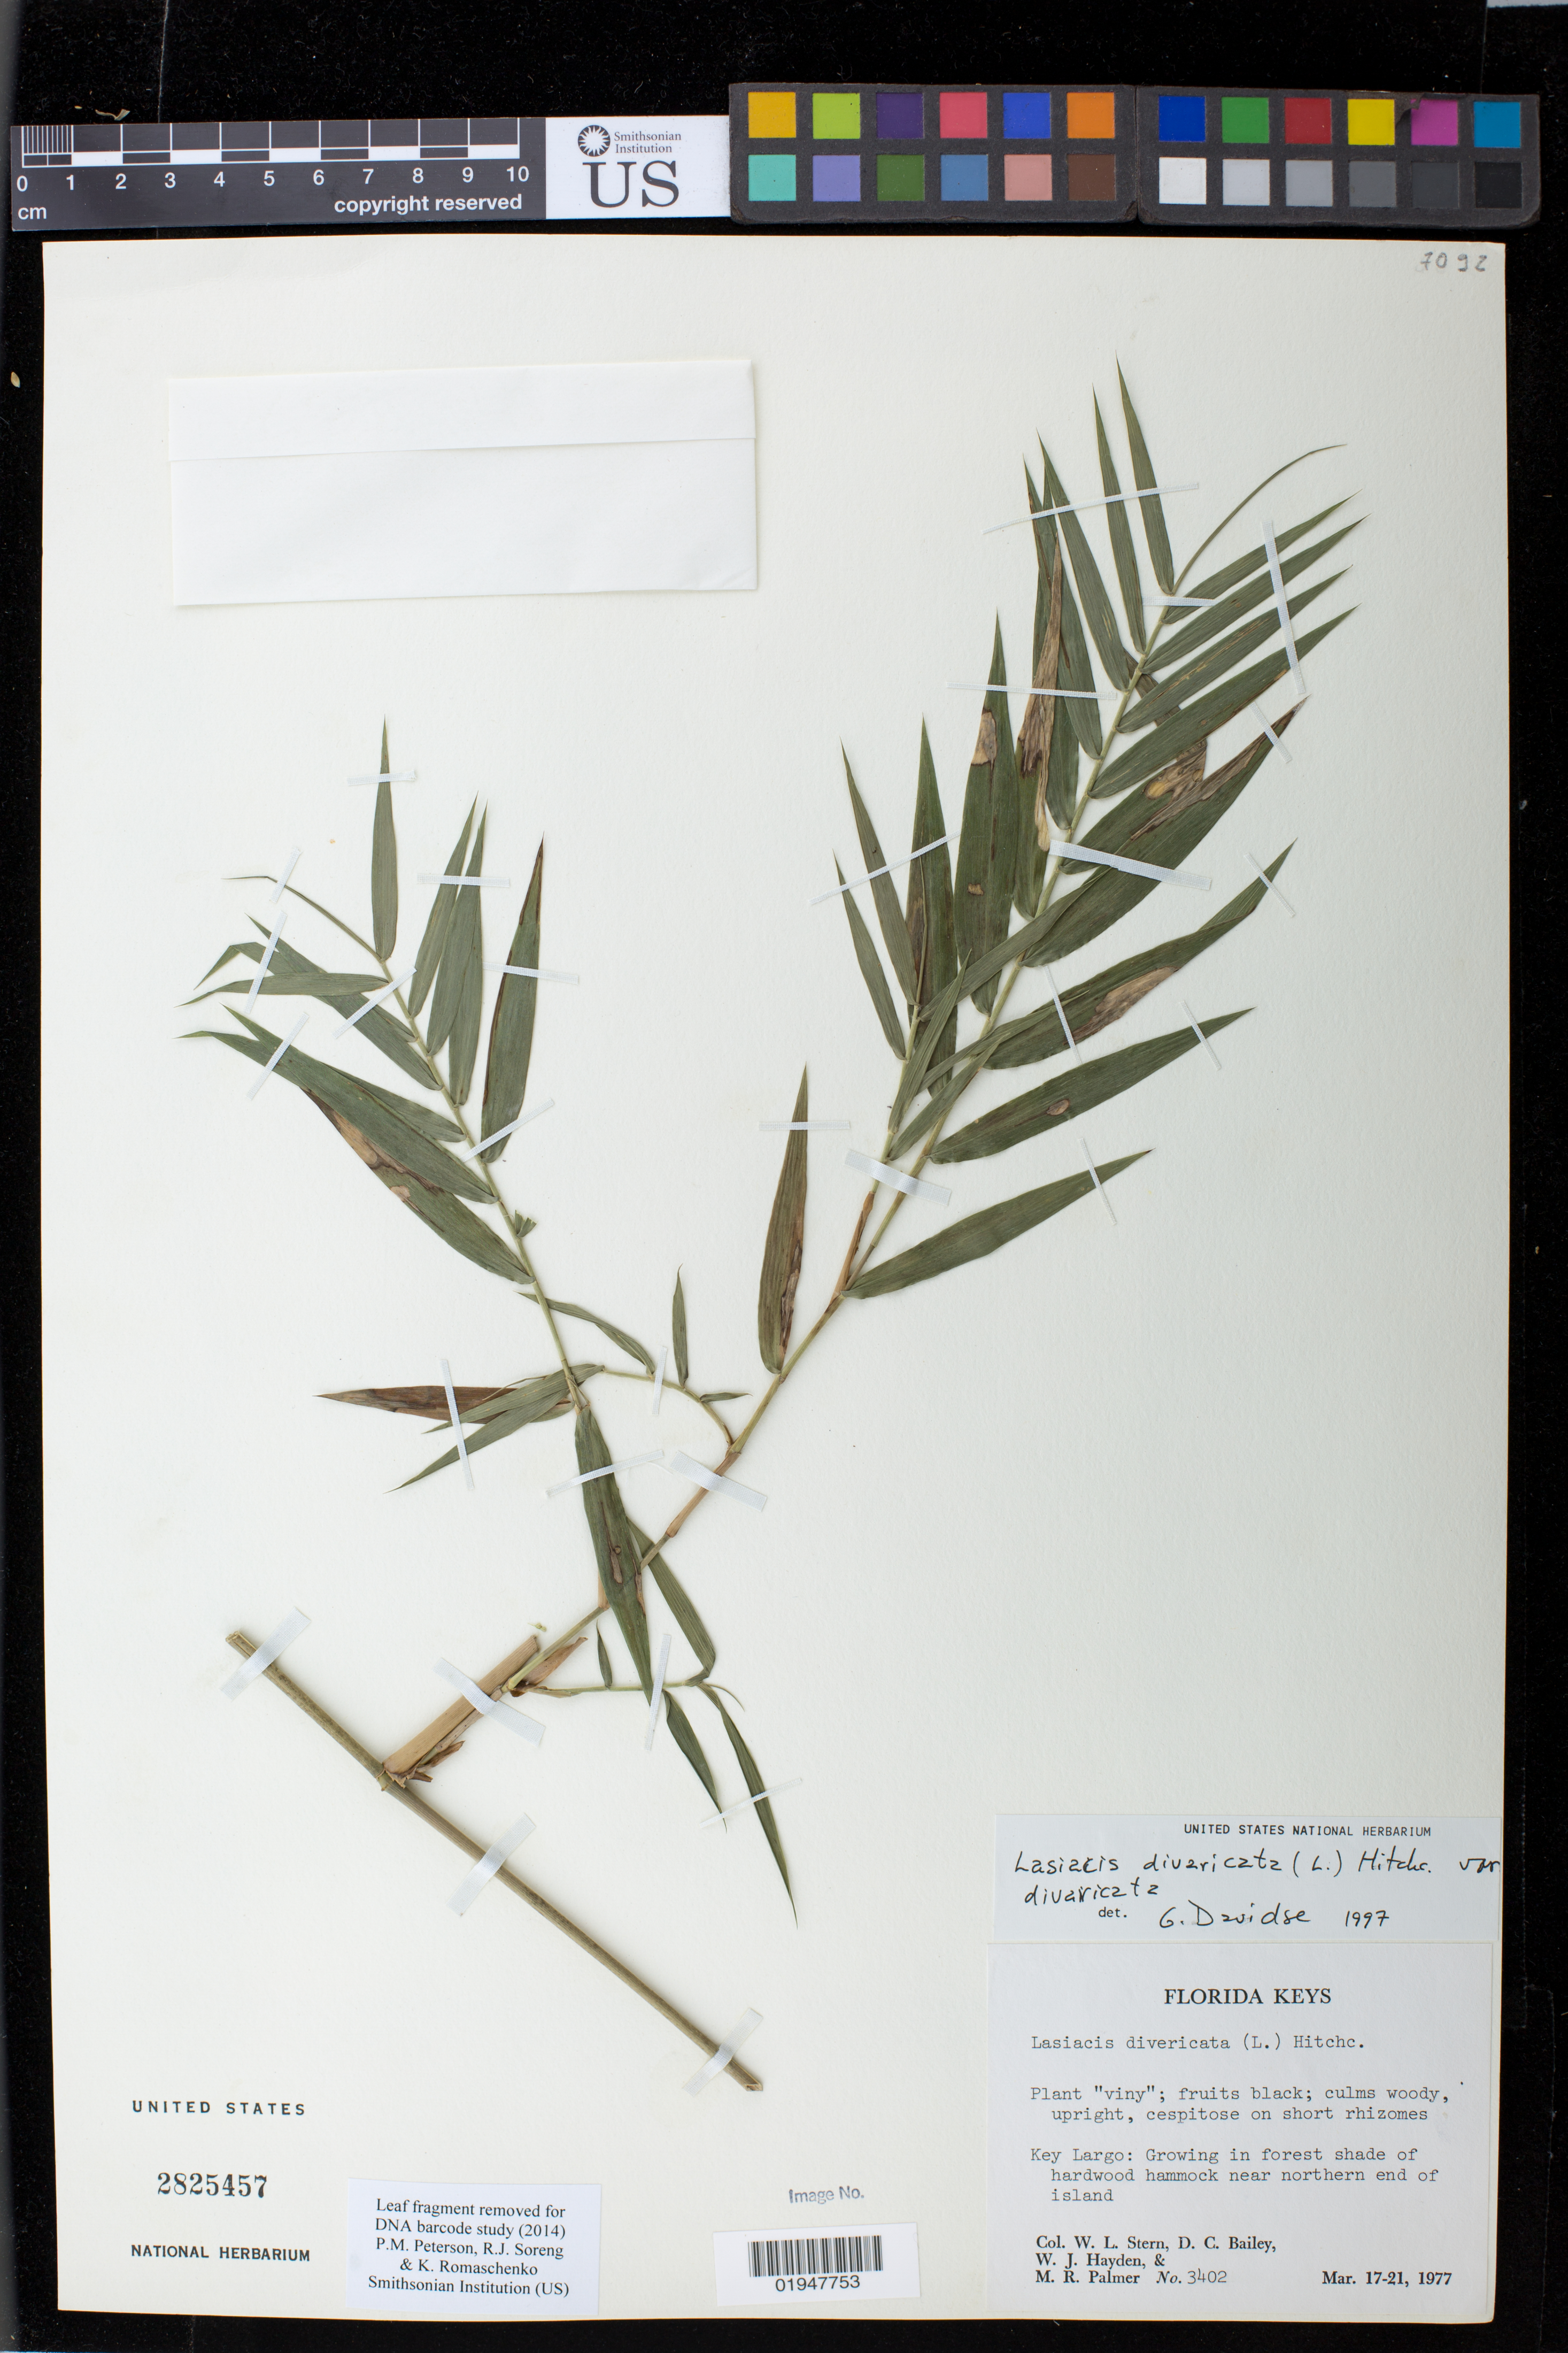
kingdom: Plantae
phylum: Tracheophyta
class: Liliopsida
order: Poales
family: Poaceae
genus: Lasiacis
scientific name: Lasiacis divaricata var. divaricata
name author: (L.) Hitchc.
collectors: W. L. Stern, D. C. Bailey, W. Hayden & M. R. Palmer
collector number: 3402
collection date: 1977-03-17/1977-03-21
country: United States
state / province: Florida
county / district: Monroe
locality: Key Largo: Growing in forest shade of hardwood hammock near northern end of island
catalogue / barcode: US 2825457